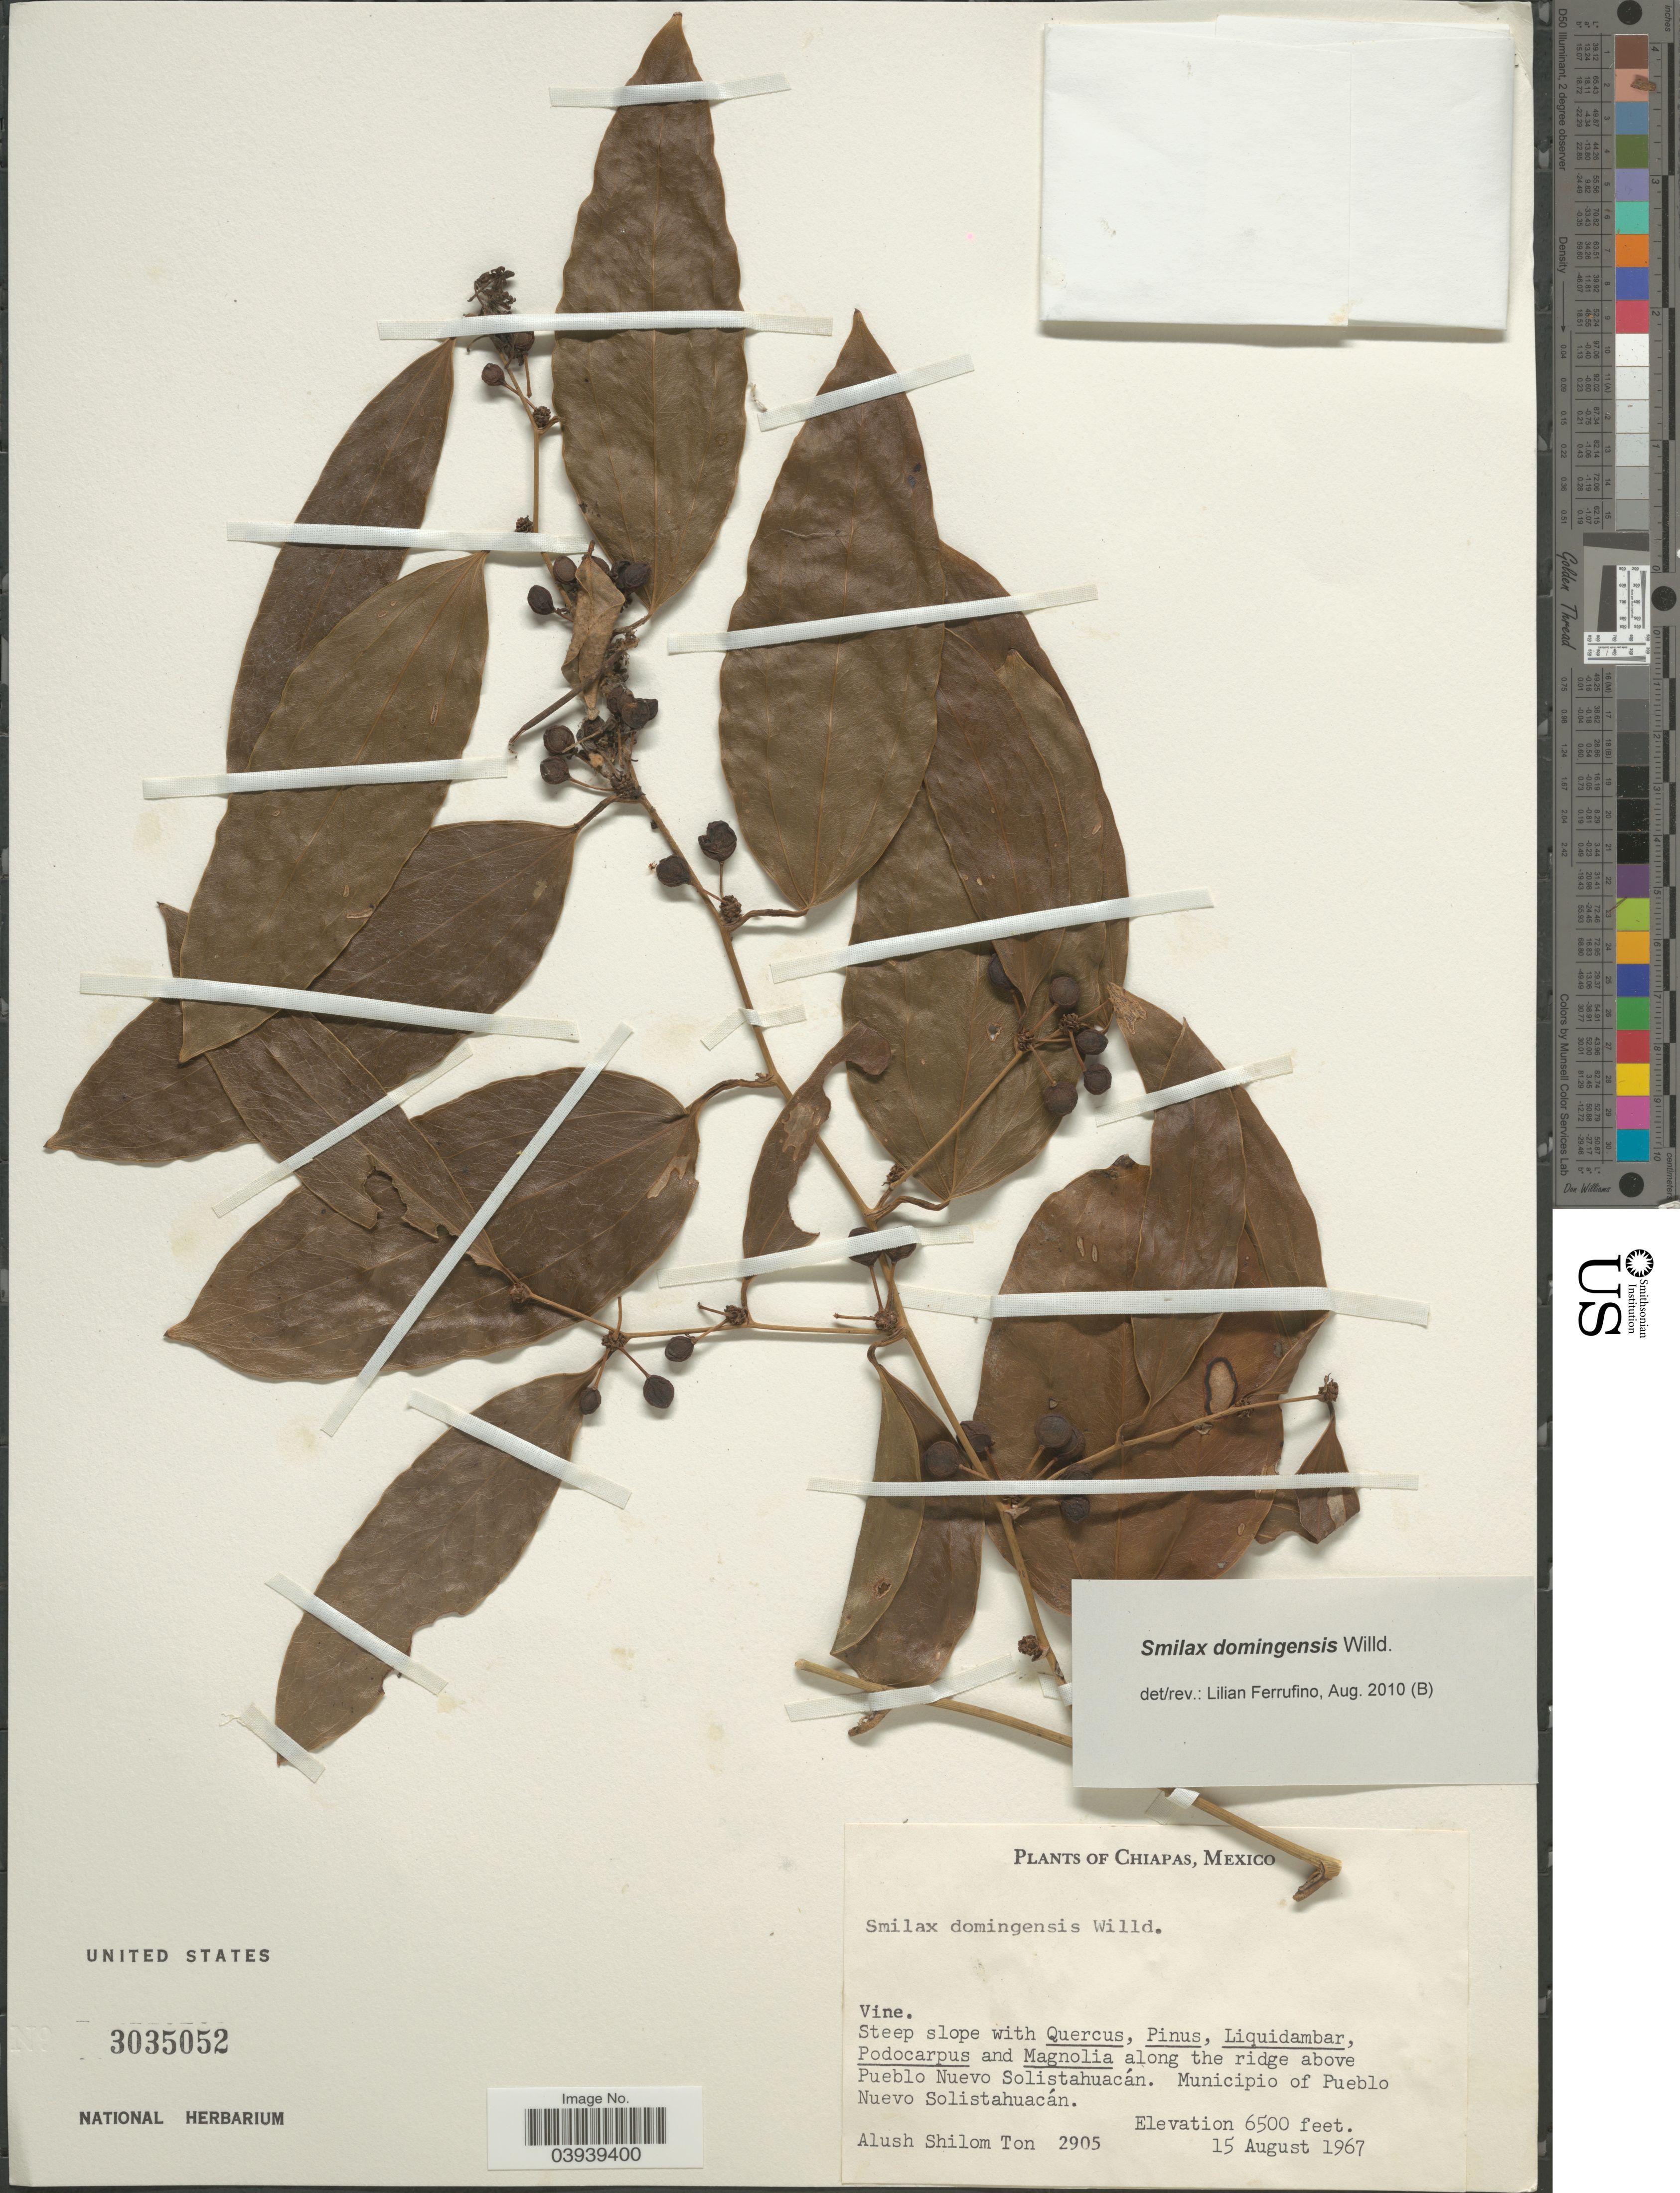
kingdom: Plantae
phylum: Tracheophyta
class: Liliopsida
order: Liliales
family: Smilacaceae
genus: Smilax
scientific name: Smilax domingensis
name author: Willd.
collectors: A. S. Ton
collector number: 2905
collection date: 1967-08-15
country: Mexico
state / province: Chiapas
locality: Along the ridge above Pueblo Nuevo Solistahuacán. Municipio of Pueblo Nuevo Solistahuacán.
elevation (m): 1981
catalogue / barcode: US 3035052